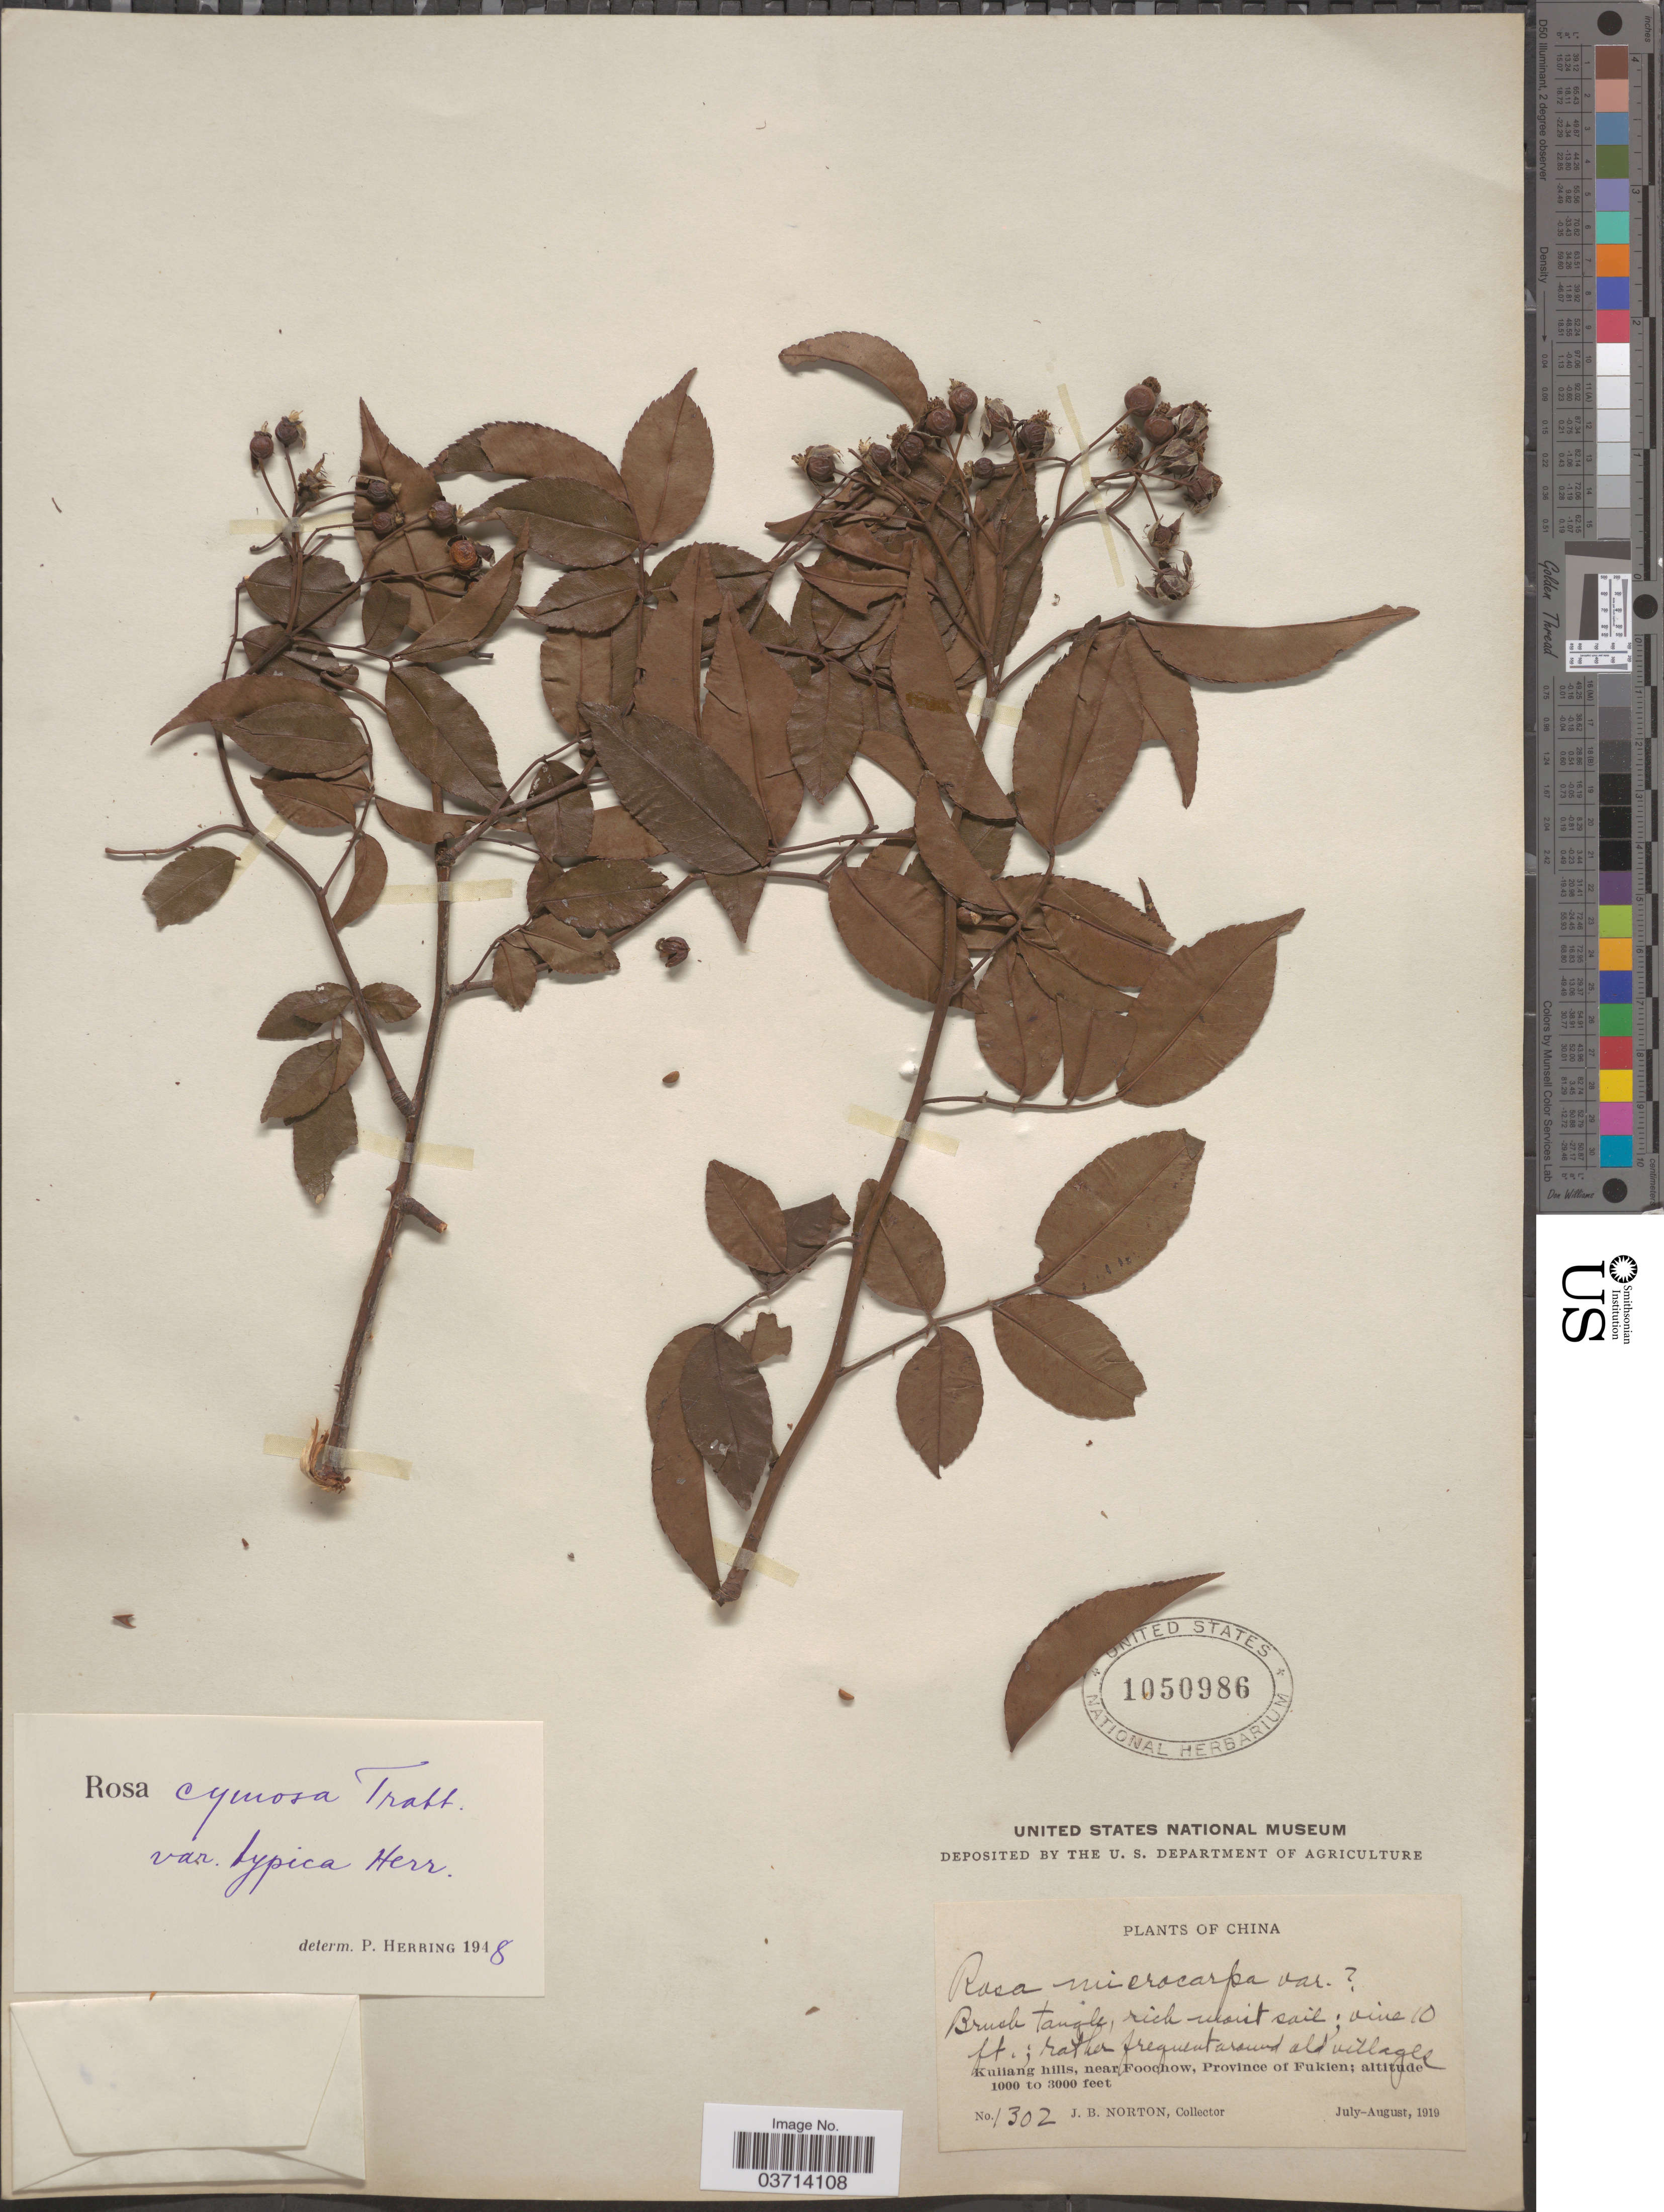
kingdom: Plantae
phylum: Tracheophyta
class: Magnoliopsida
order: Rosales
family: Rosaceae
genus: Rosa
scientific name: Rosa indica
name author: L.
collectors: J. B. Norton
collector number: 1302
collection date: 1919-07/1919-08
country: China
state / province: Fujian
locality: Kuliang hills, near Foochow, Province of Fukien.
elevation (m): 305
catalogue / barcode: US 1050986